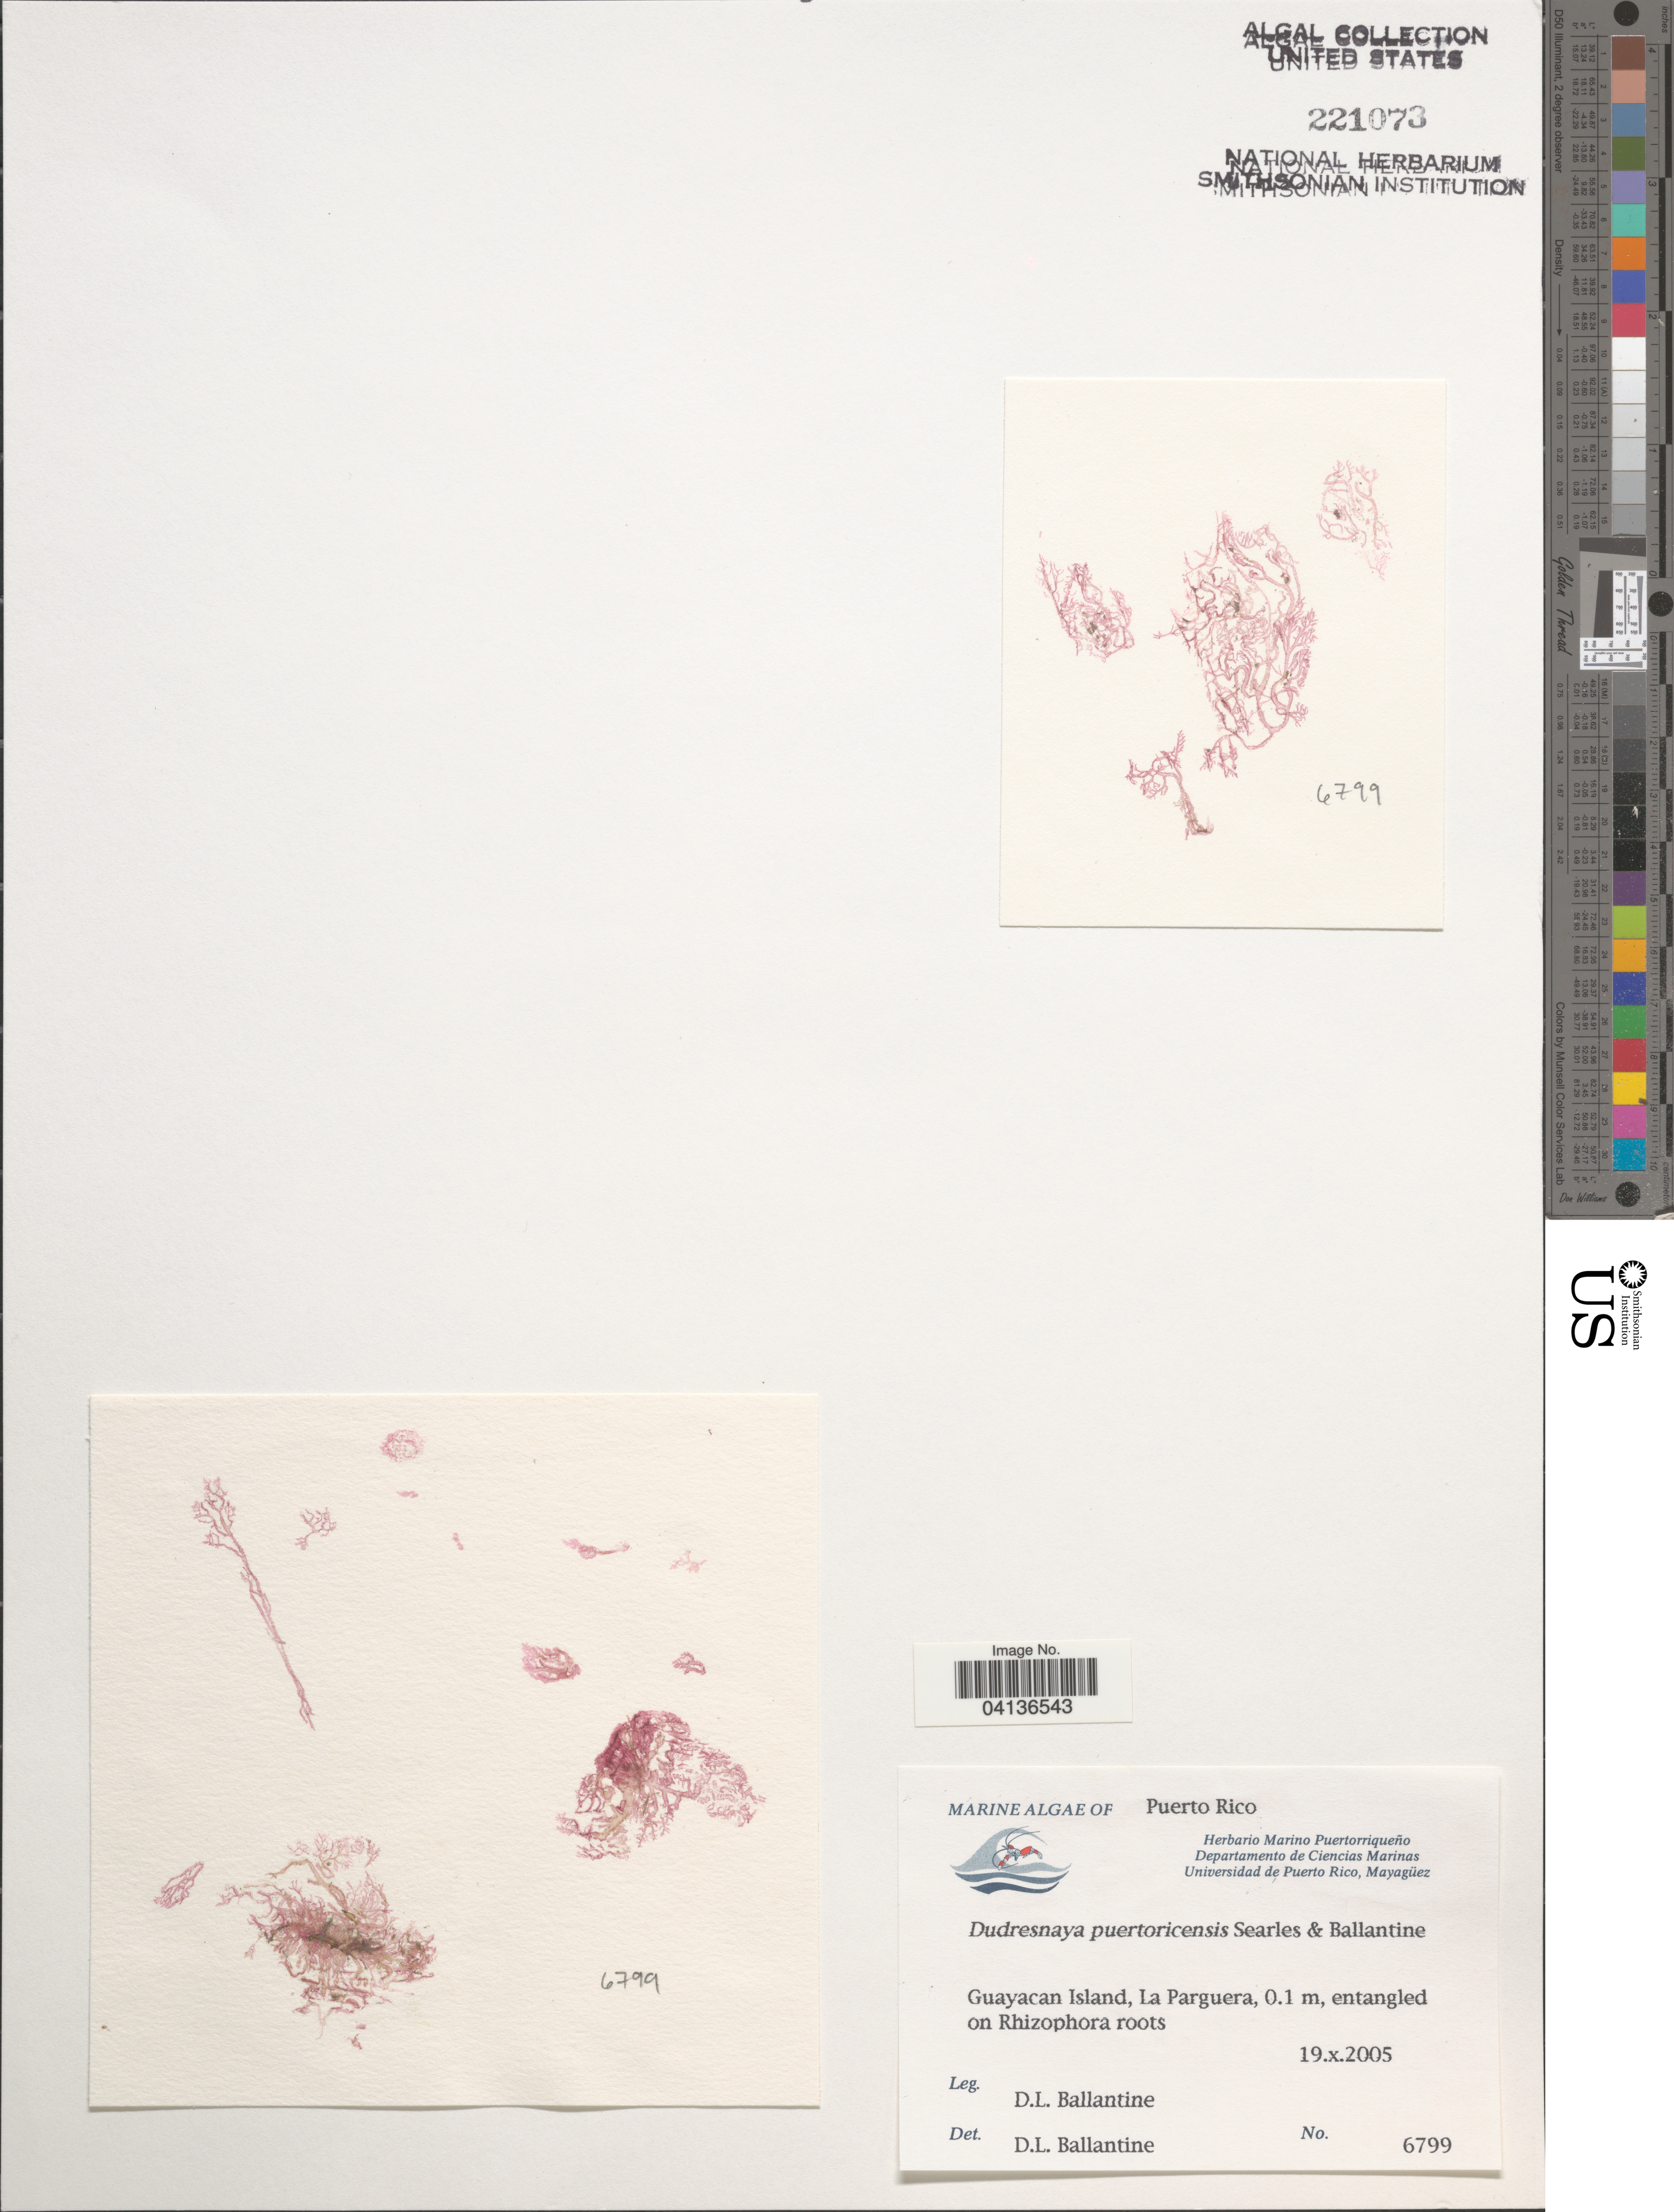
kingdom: Plantae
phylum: Rhodophyta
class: Florideophyceae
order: Gigartinales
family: Dumontiaceae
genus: Dudresnaya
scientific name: Dudresnaya puertoricensis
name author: Searles & D.L. Ballant.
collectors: D.L. Ballantine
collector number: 6799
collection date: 2005-10-19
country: Puerto Rico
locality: Guayacan Island, La Parguera.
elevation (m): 0.1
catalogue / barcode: US 221073